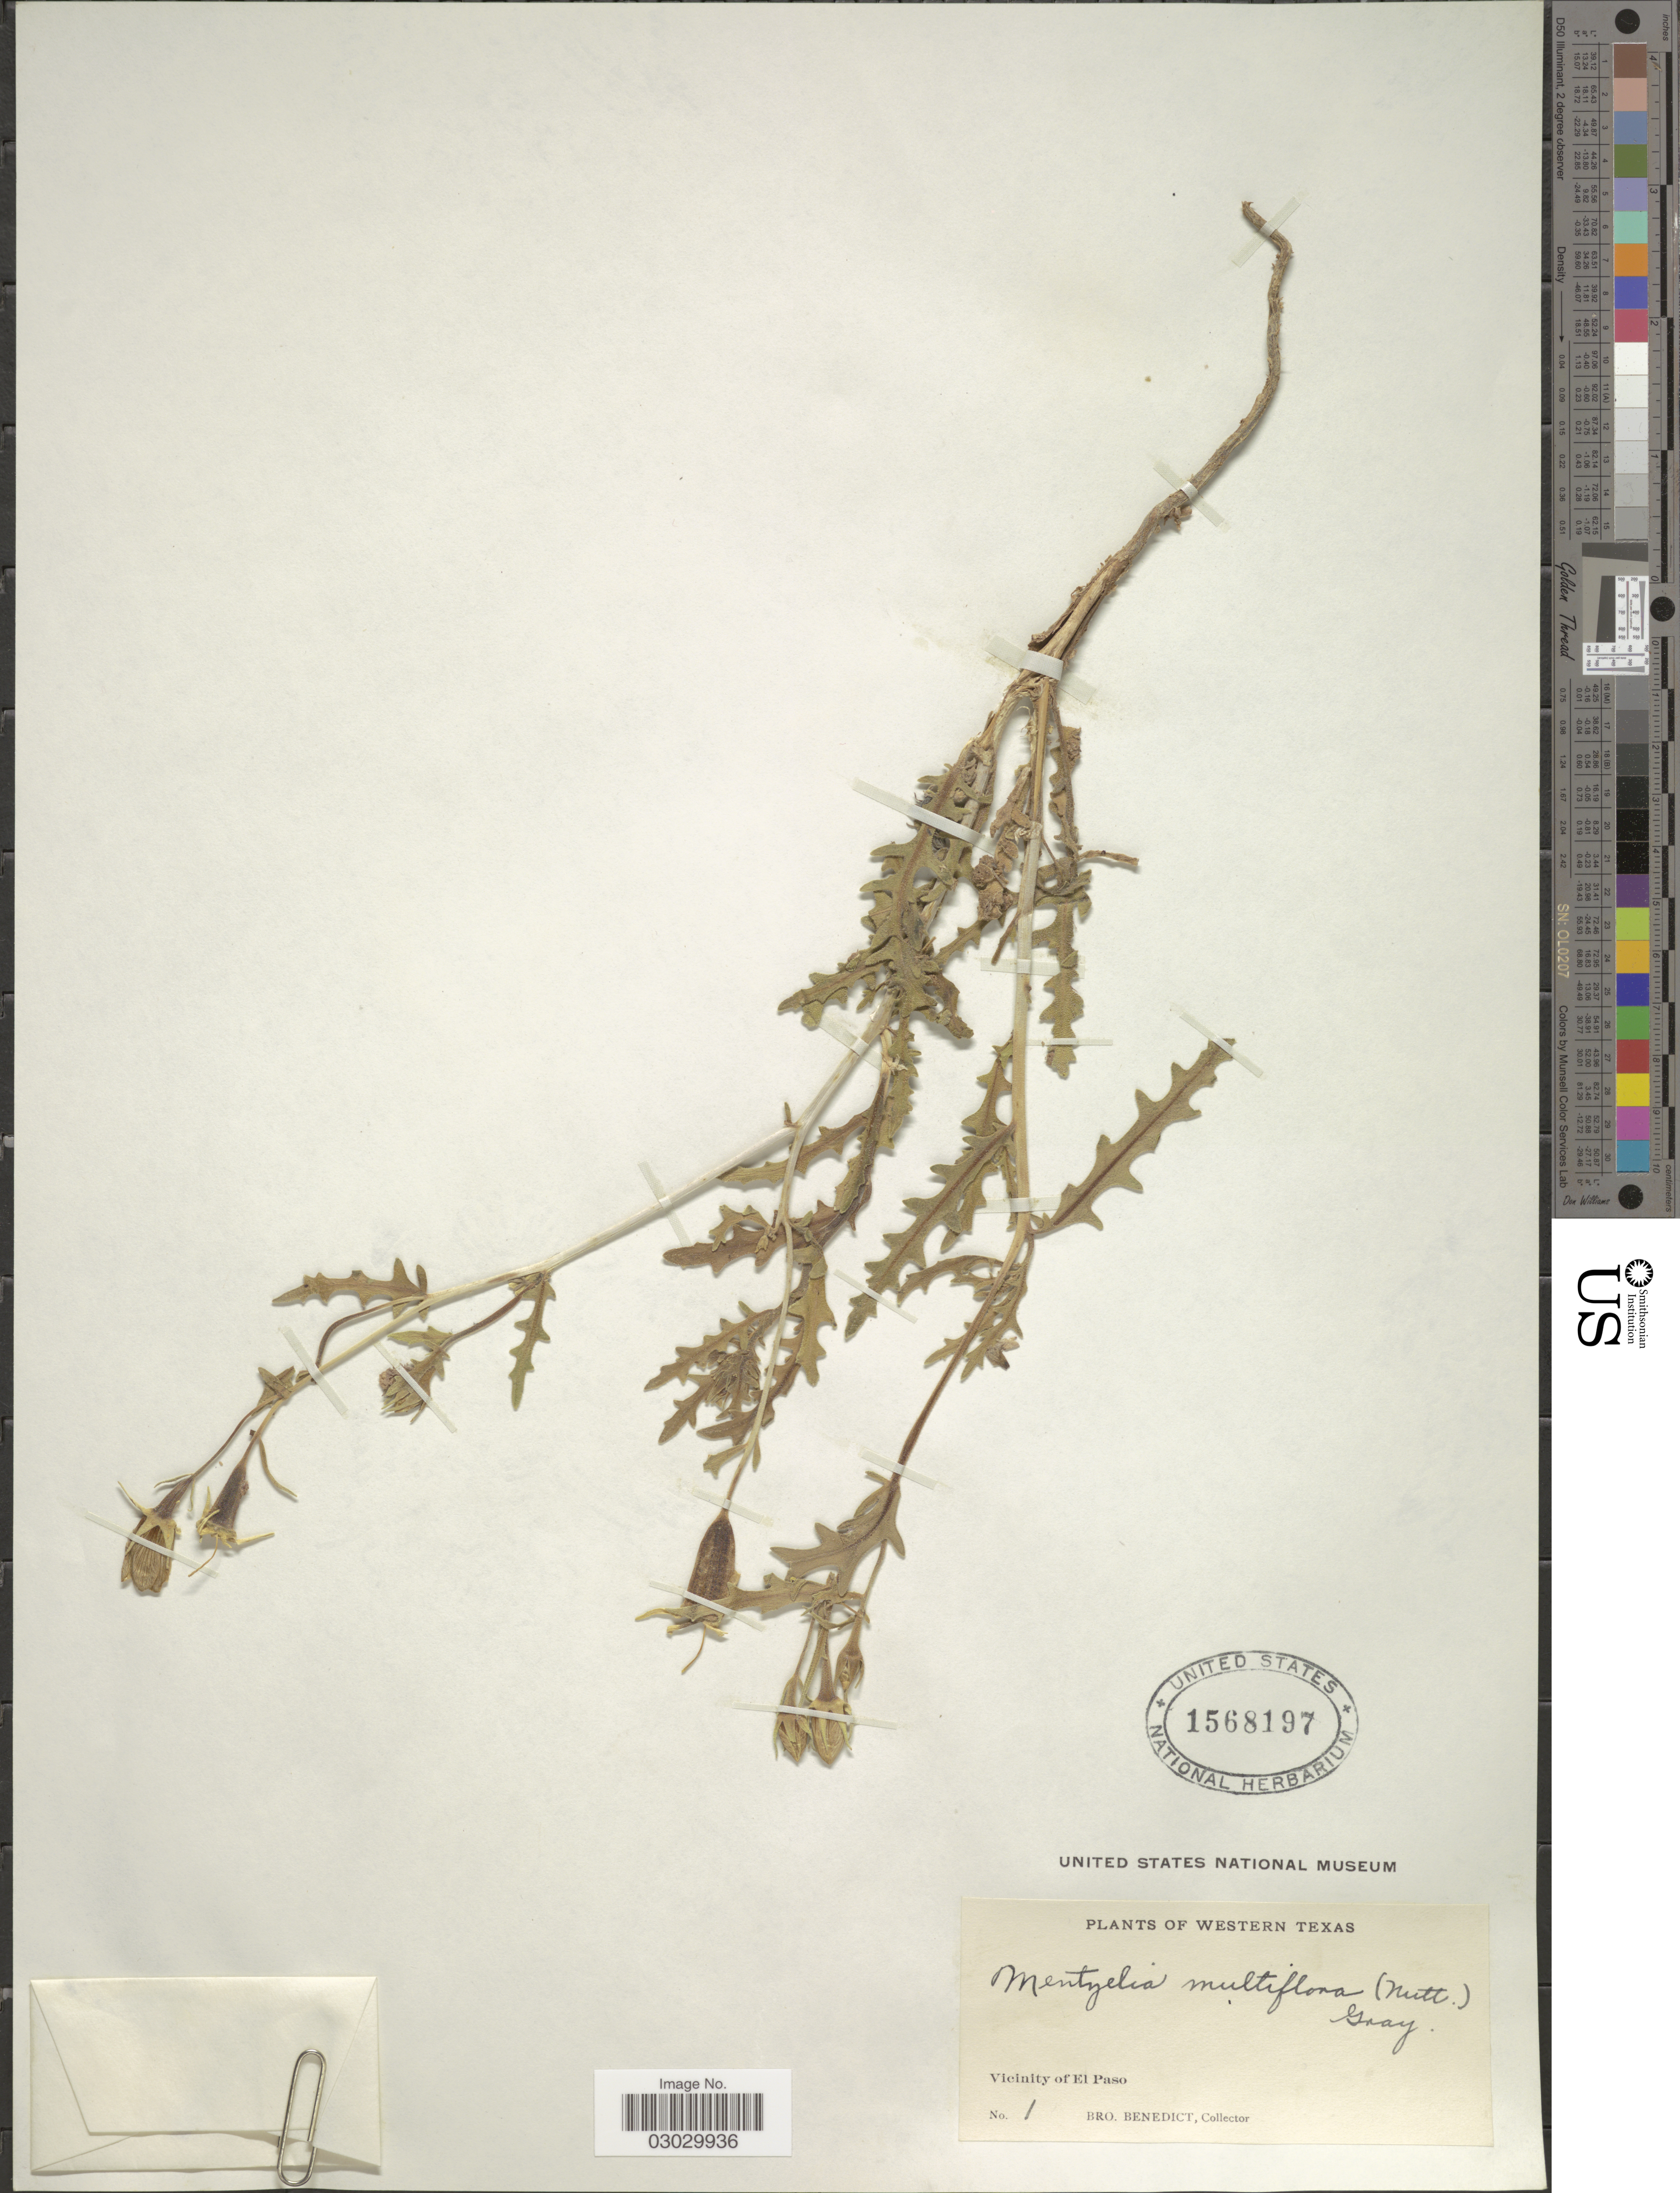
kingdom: Plantae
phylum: Tracheophyta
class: Magnoliopsida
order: Cornales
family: Loasaceae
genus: Mentzelia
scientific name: Mentzelia multiflora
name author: (Nutt.) A. Gray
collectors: Bro. Daniel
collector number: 1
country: United States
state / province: Texas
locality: Western Texas, Vicinity of El Paso.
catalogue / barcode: US 1568197